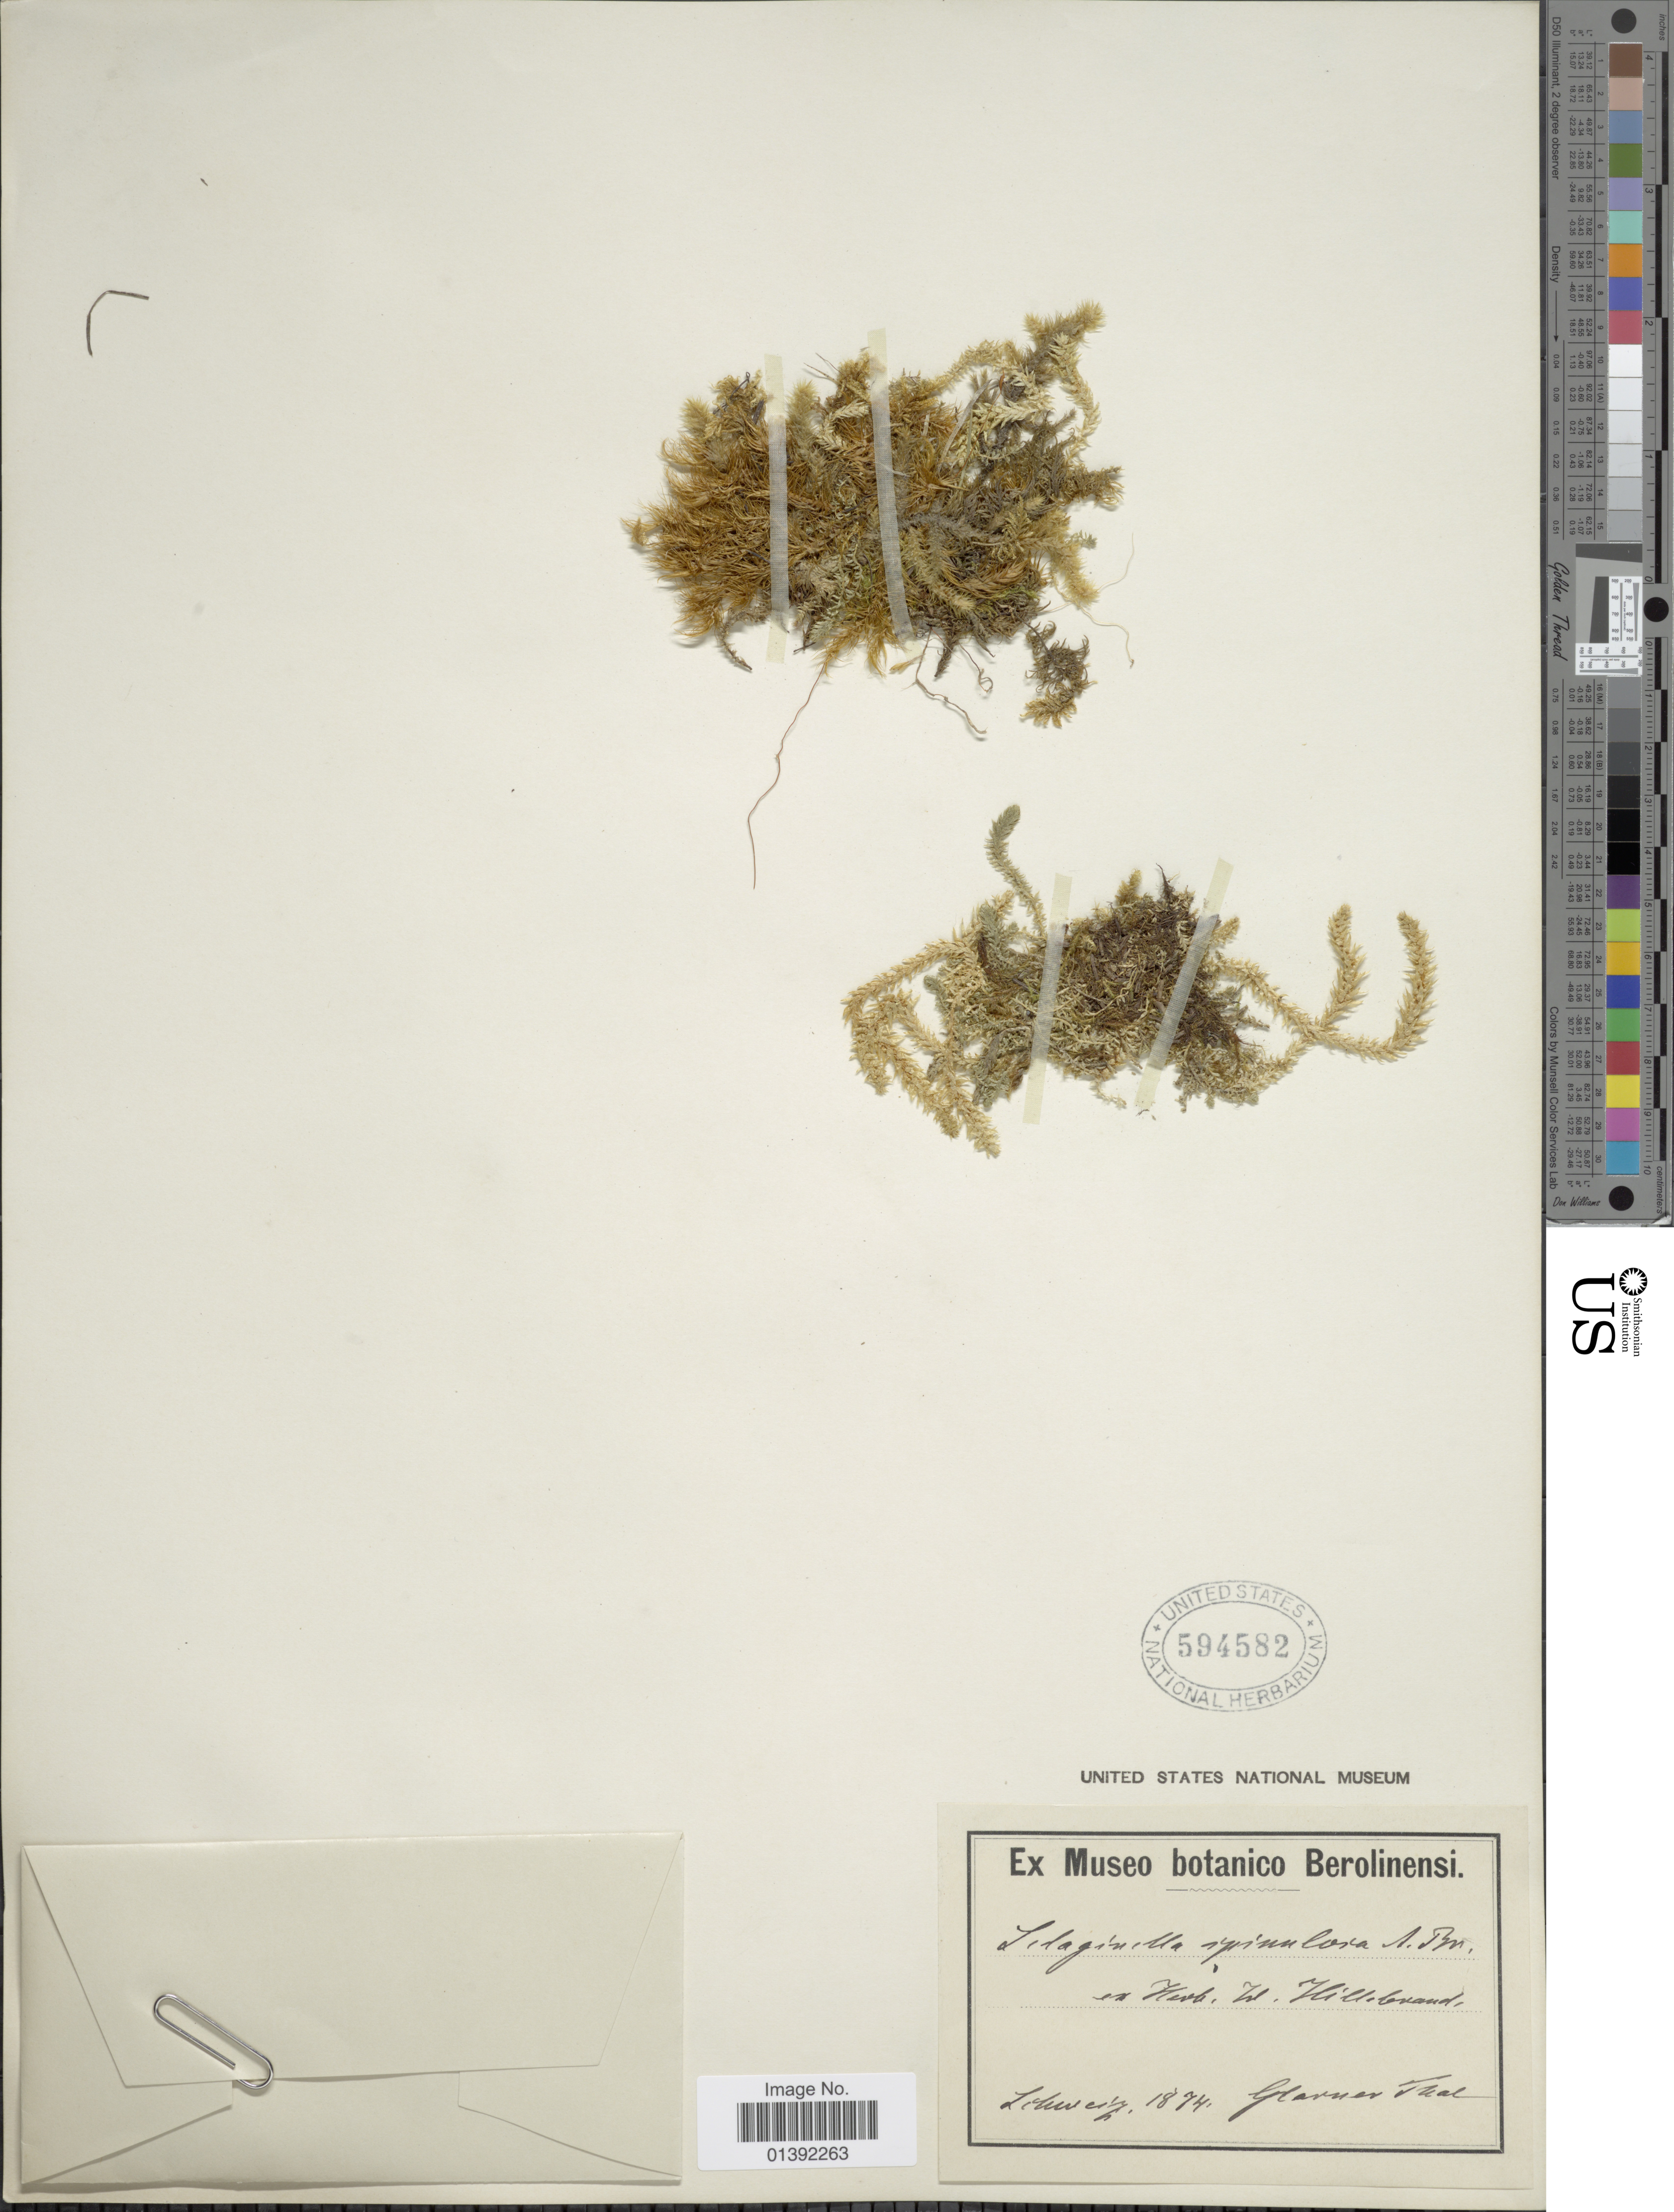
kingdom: Plantae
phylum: Tracheophyta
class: Lycopodiopsida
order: Selaginellales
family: Selaginellaceae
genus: Selaginella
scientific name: Selaginella selaginoides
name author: (L.) Link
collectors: G. Thal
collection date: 1874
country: Switzerland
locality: Schweiz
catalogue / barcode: US 594582